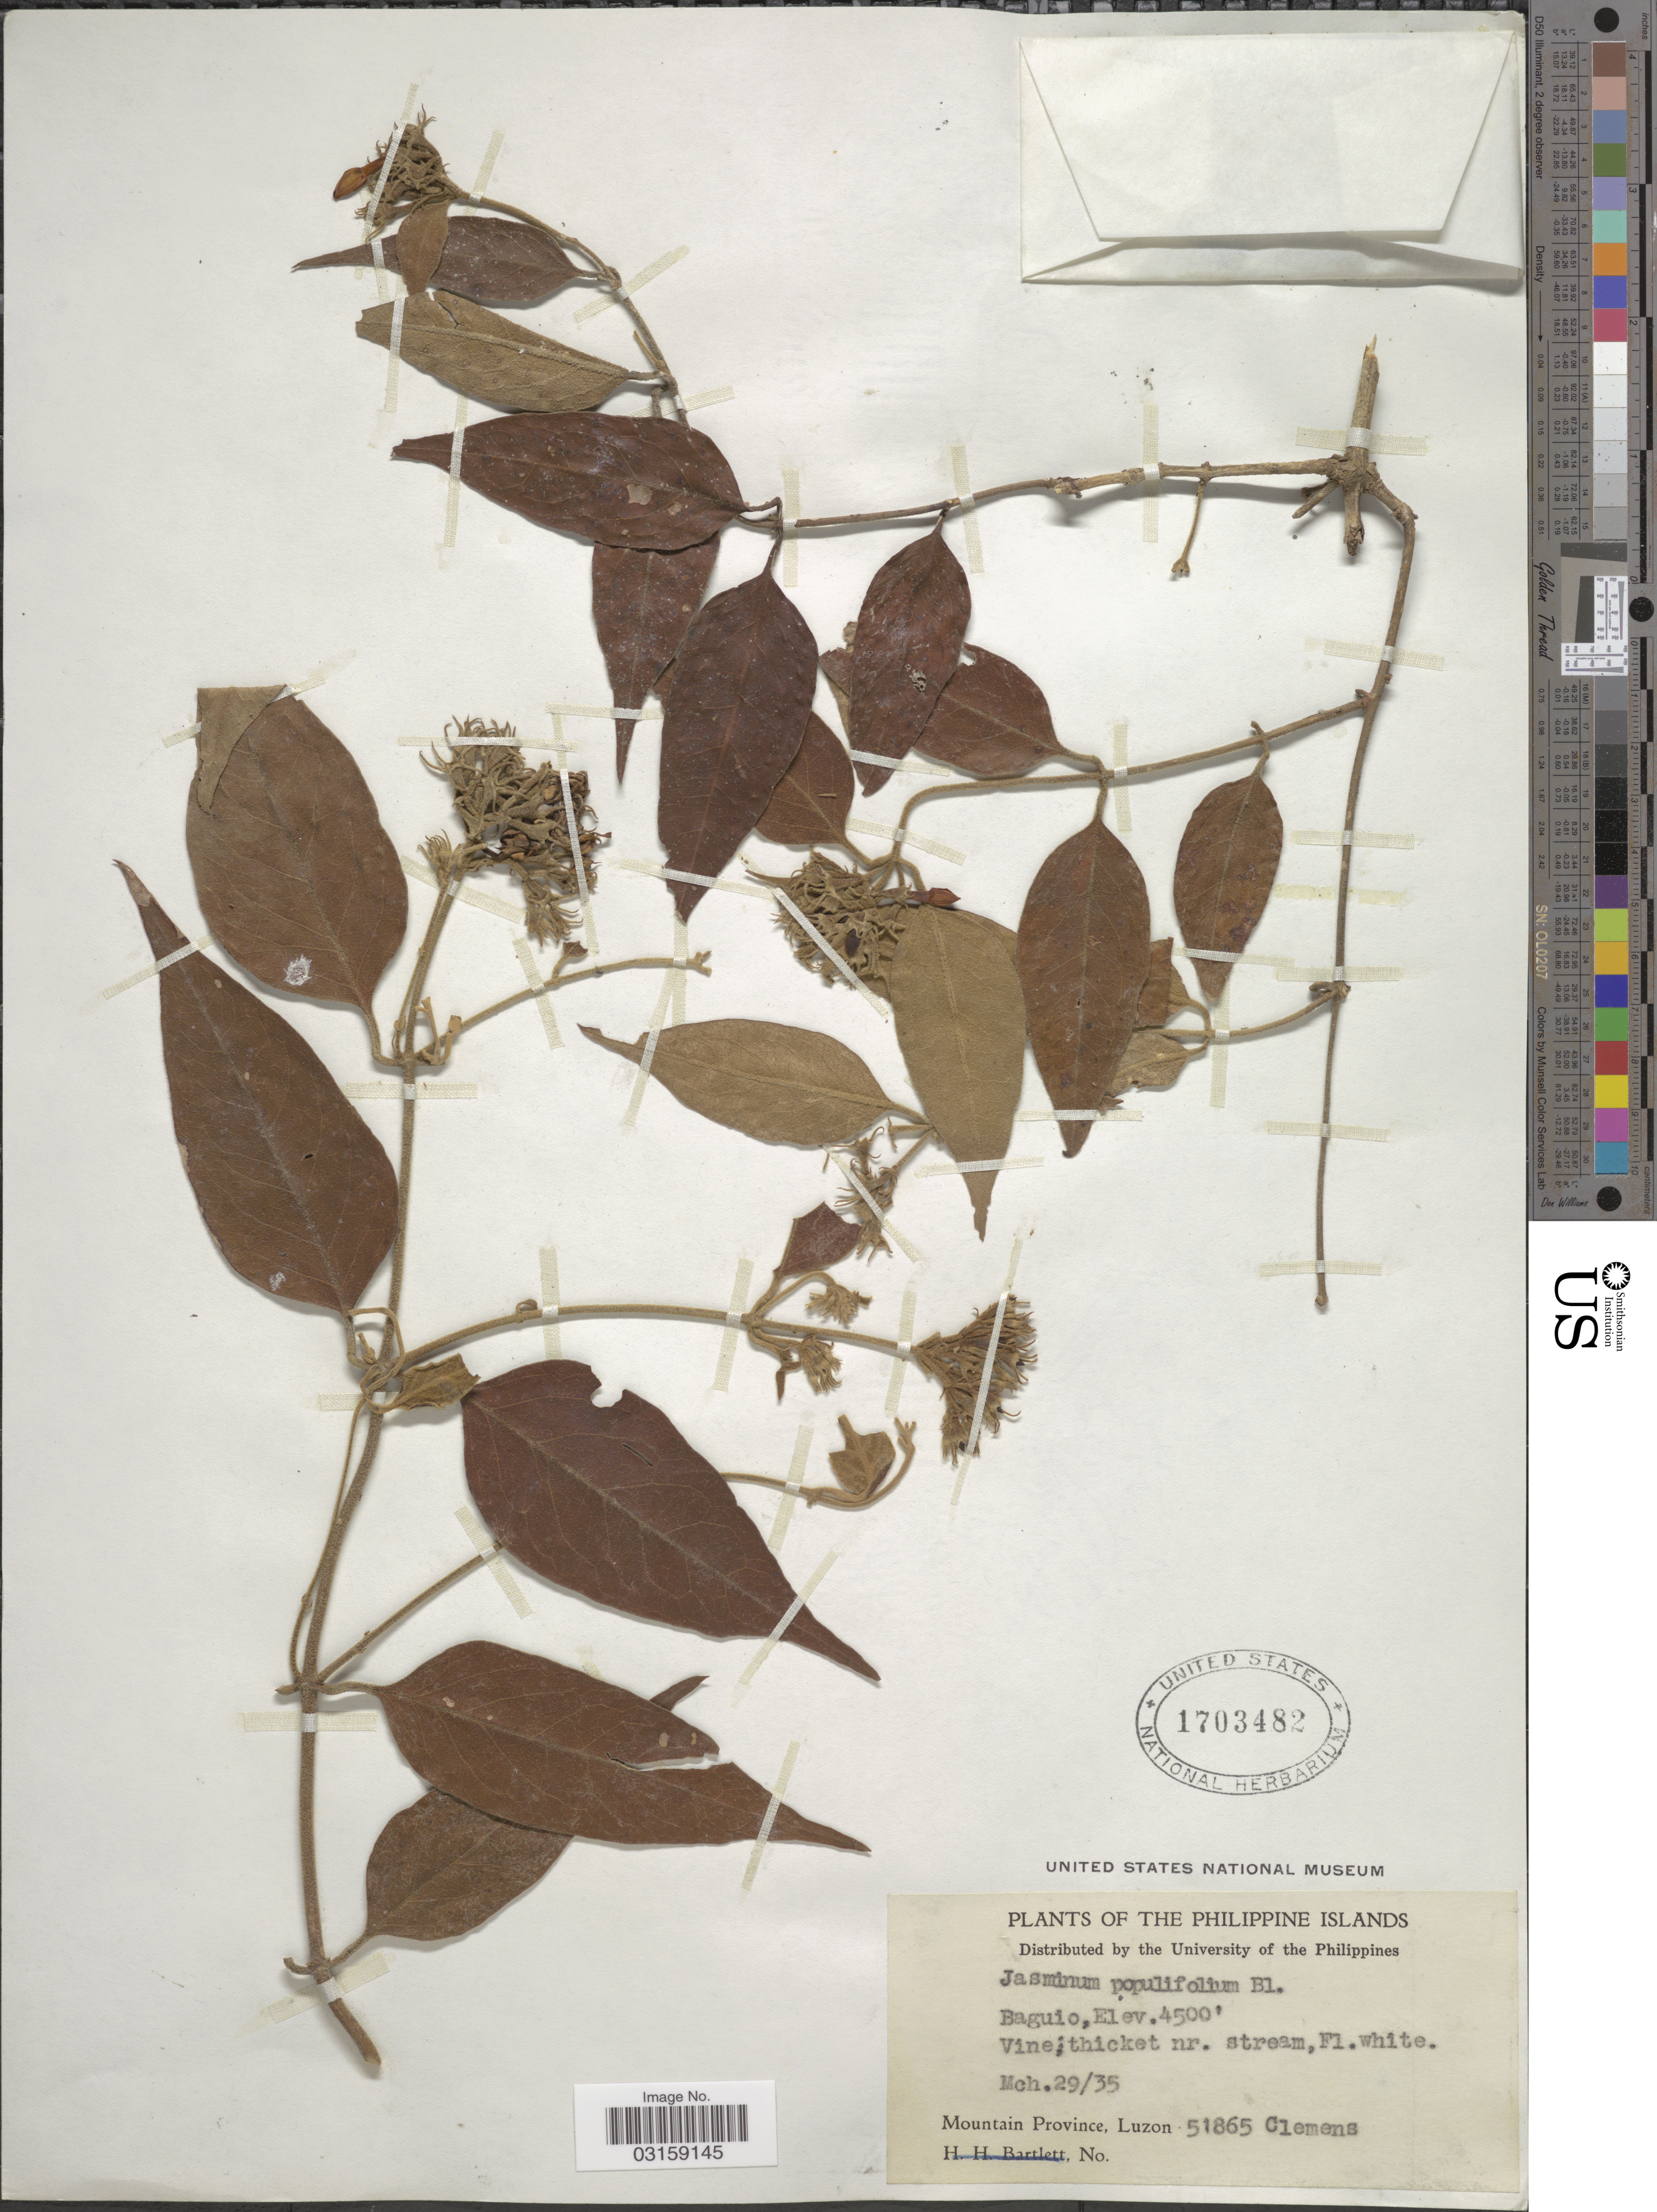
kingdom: Plantae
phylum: Tracheophyta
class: Magnoliopsida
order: Lamiales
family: Oleaceae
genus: Jasminum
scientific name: Jasminum populifolium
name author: Blume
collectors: -. Clemens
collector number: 51865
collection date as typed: Transcribed d/m/y: 29/3/35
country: Philippines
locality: Philippine Islands. Baguio, Mountain Province, Luzon.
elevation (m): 1372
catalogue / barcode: US 1703482